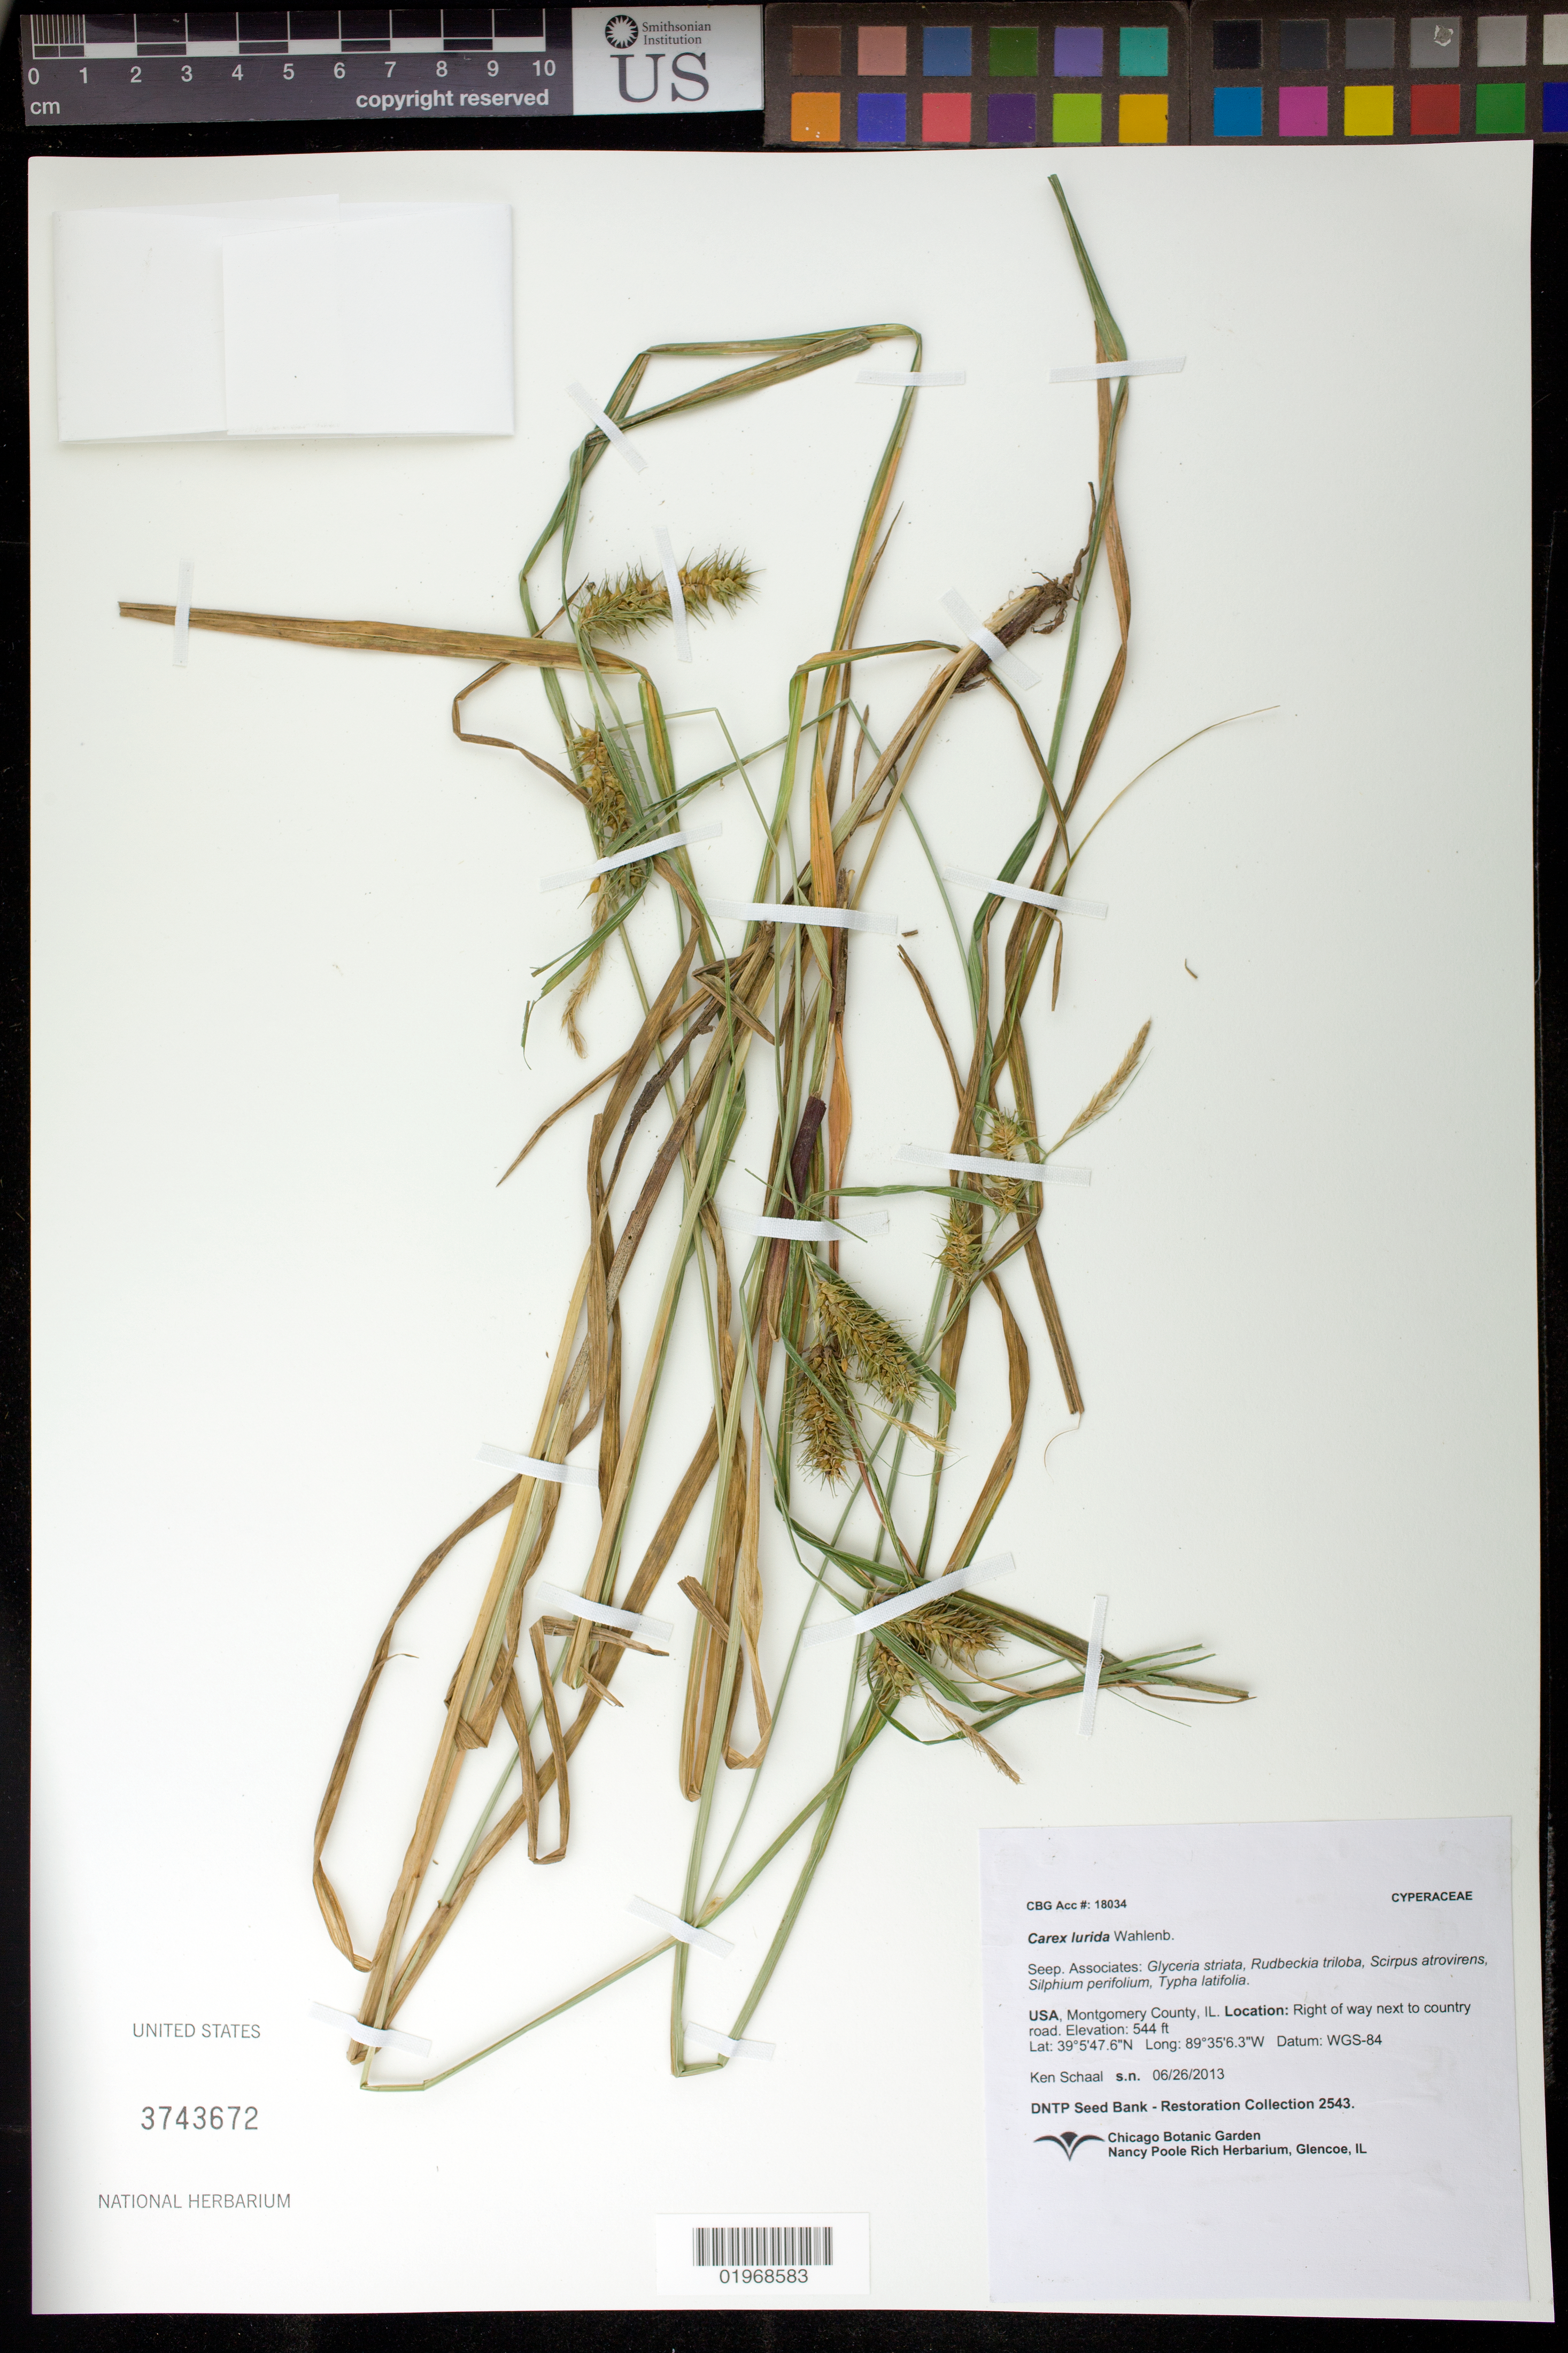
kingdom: Plantae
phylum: Tracheophyta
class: Liliopsida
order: Poales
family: Cyperaceae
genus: Carex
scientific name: Carex lurida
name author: Wahlenb.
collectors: K. Schaal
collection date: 2013-07-26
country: United States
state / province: Illinois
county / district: Montgomery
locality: Right of way next to country road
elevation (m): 166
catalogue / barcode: US 3743672